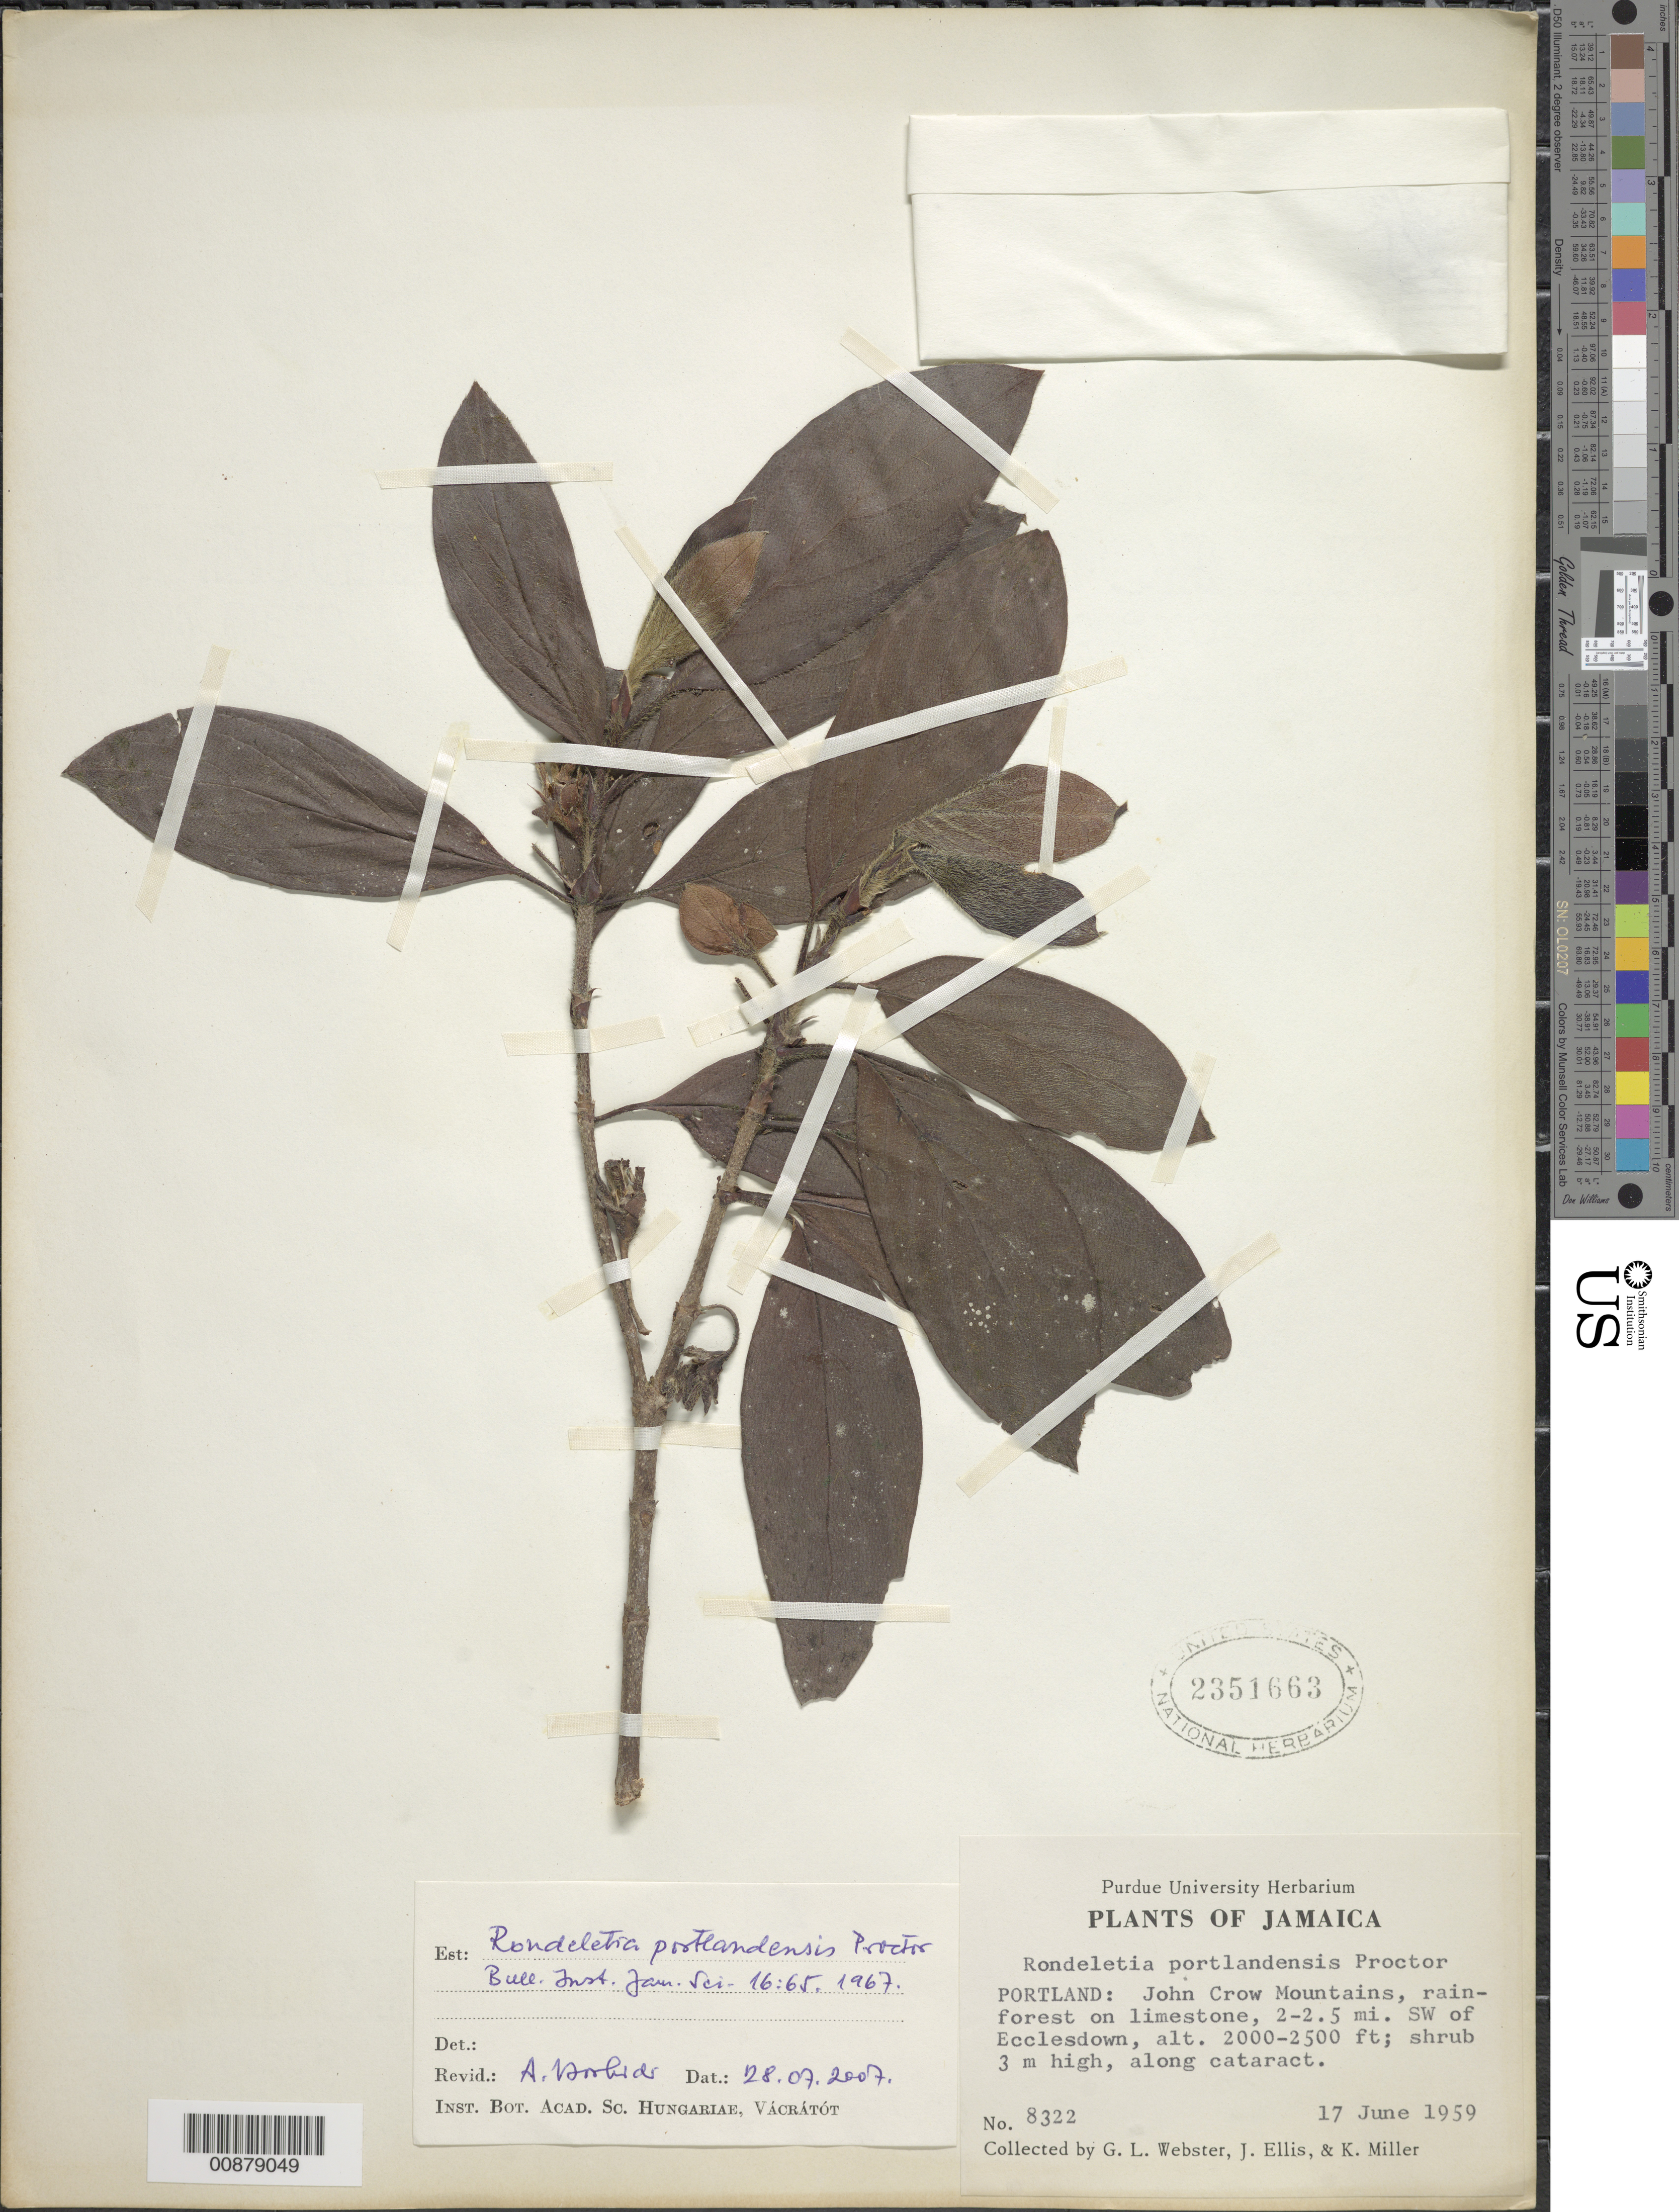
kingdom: Plantae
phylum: Tracheophyta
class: Magnoliopsida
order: Gentianales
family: Rubiaceae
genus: Rondeletia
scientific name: Rondeletia portlandensis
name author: Proctor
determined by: Borhidi, Attila L.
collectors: G. L. Webster, J. Ellis & K. Miller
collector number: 8322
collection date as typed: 17 Jun 1959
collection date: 1959-06-17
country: Jamaica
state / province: Saint Thomas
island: Jamaica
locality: John Crow Mountains, 2-2.5 mi. SW of Ecclesdown.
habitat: along cataract in rain forest on limestone.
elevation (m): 610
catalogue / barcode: US 2351663